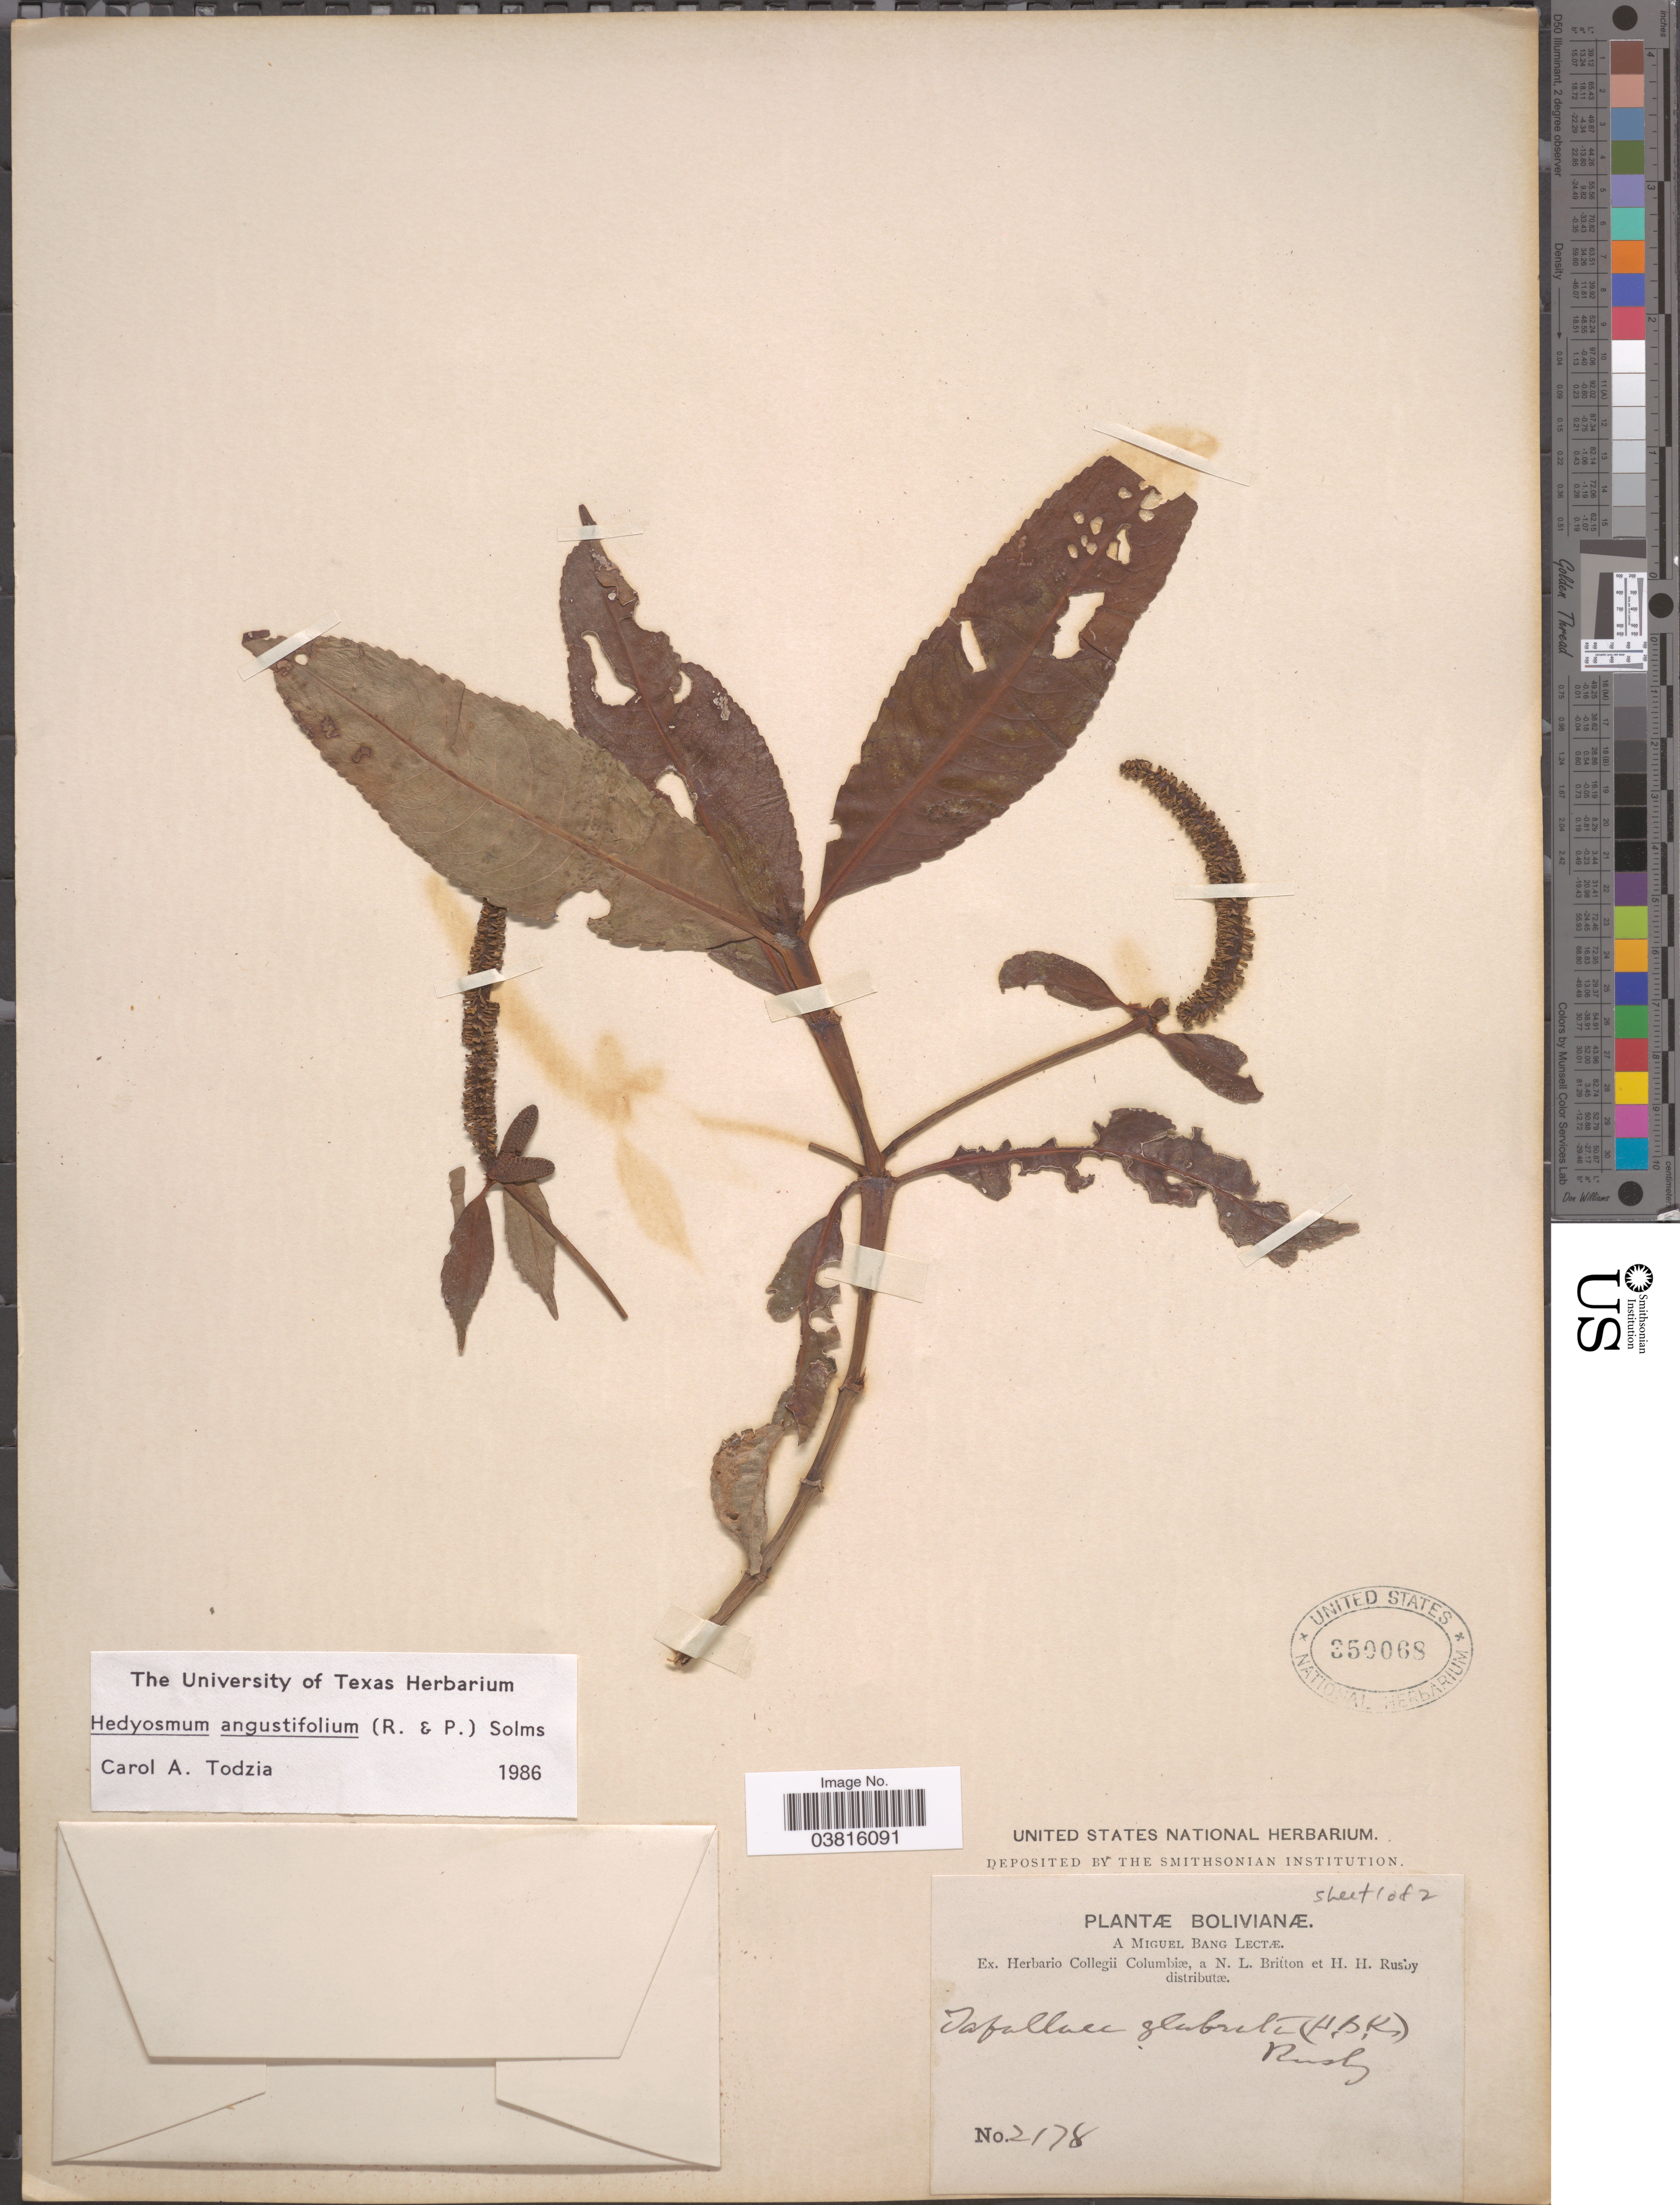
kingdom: Plantae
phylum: Tracheophyta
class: Magnoliopsida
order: Chloranthales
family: Chloranthaceae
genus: Hedyosmum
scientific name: Hedyosmum angustifolium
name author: Solms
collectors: M. Bang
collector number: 2178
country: Bolivia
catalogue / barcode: US 350068